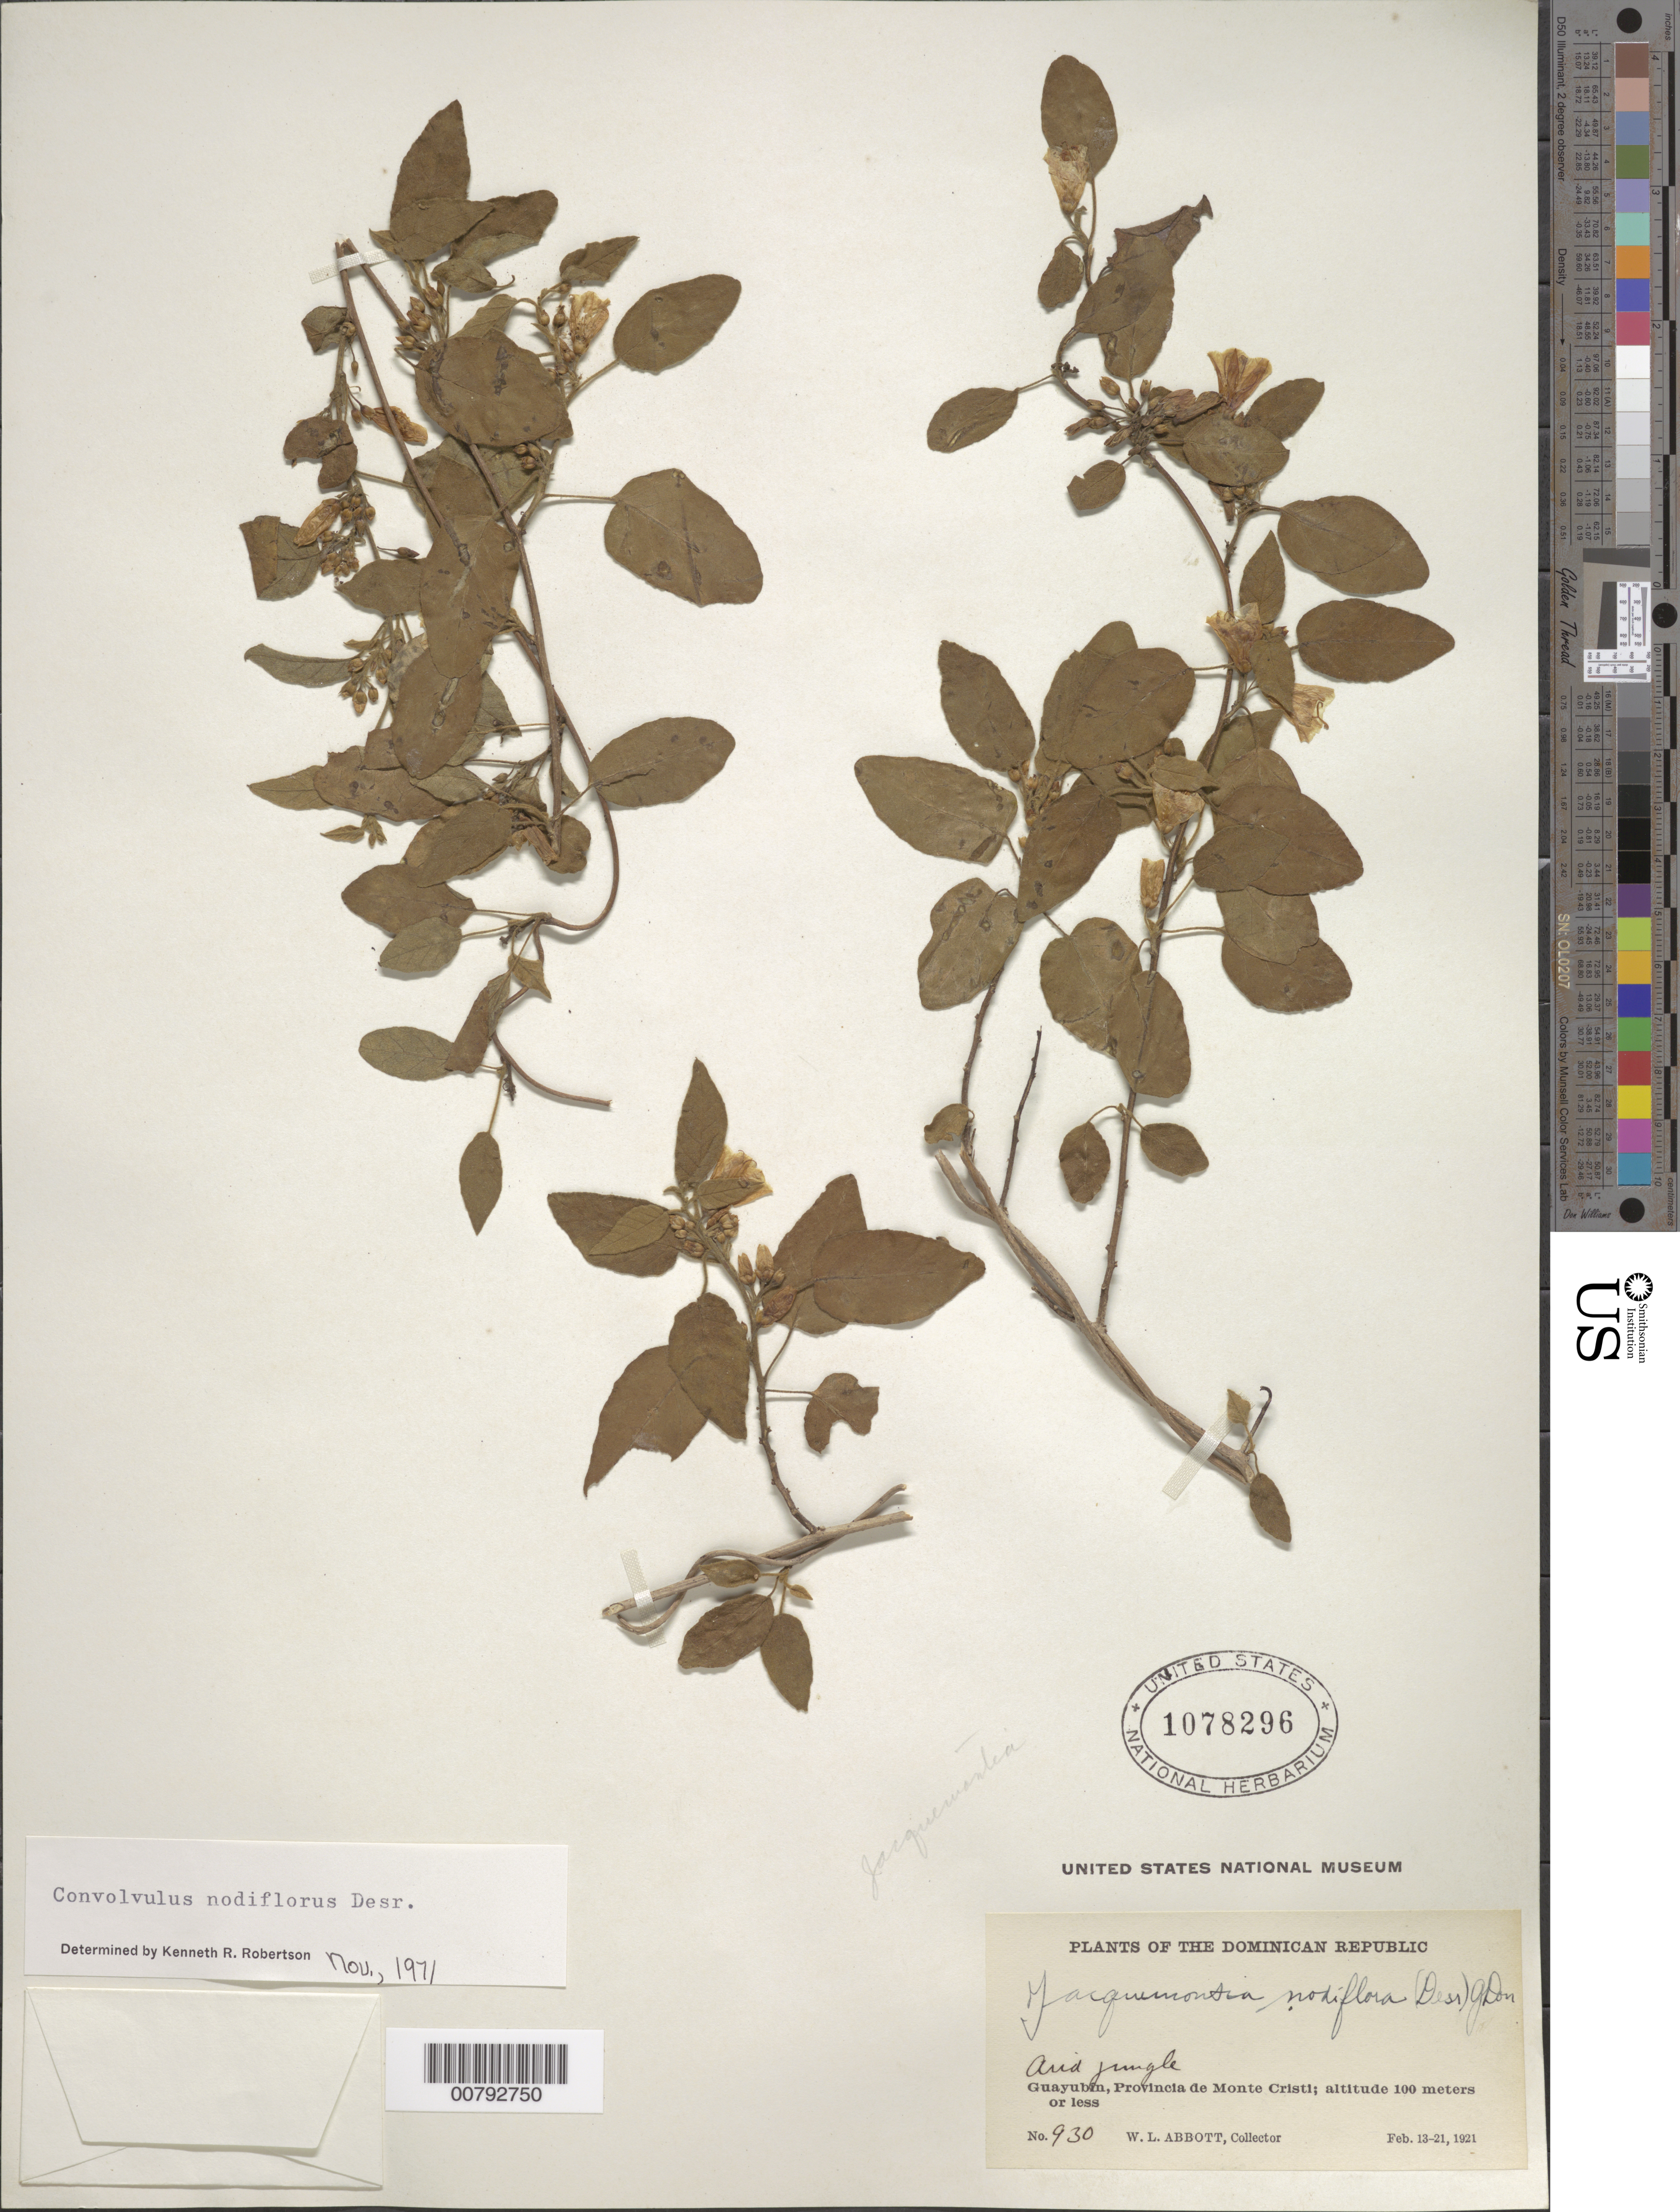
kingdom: Plantae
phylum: Tracheophyta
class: Magnoliopsida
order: Solanales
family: Convolvulaceae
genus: Convolvulus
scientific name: Convolvulus nodiflorus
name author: Desr.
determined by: Robertson, K. R.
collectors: W. L. Abbott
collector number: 930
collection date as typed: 13 Feb 1910 to 21 Feb 1921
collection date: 1910-02-13/1921-02-21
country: Dominican Republic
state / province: Monte Cristi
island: Hispaniola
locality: Guayubín.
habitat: Arid jungle.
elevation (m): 100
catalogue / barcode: US 1078296